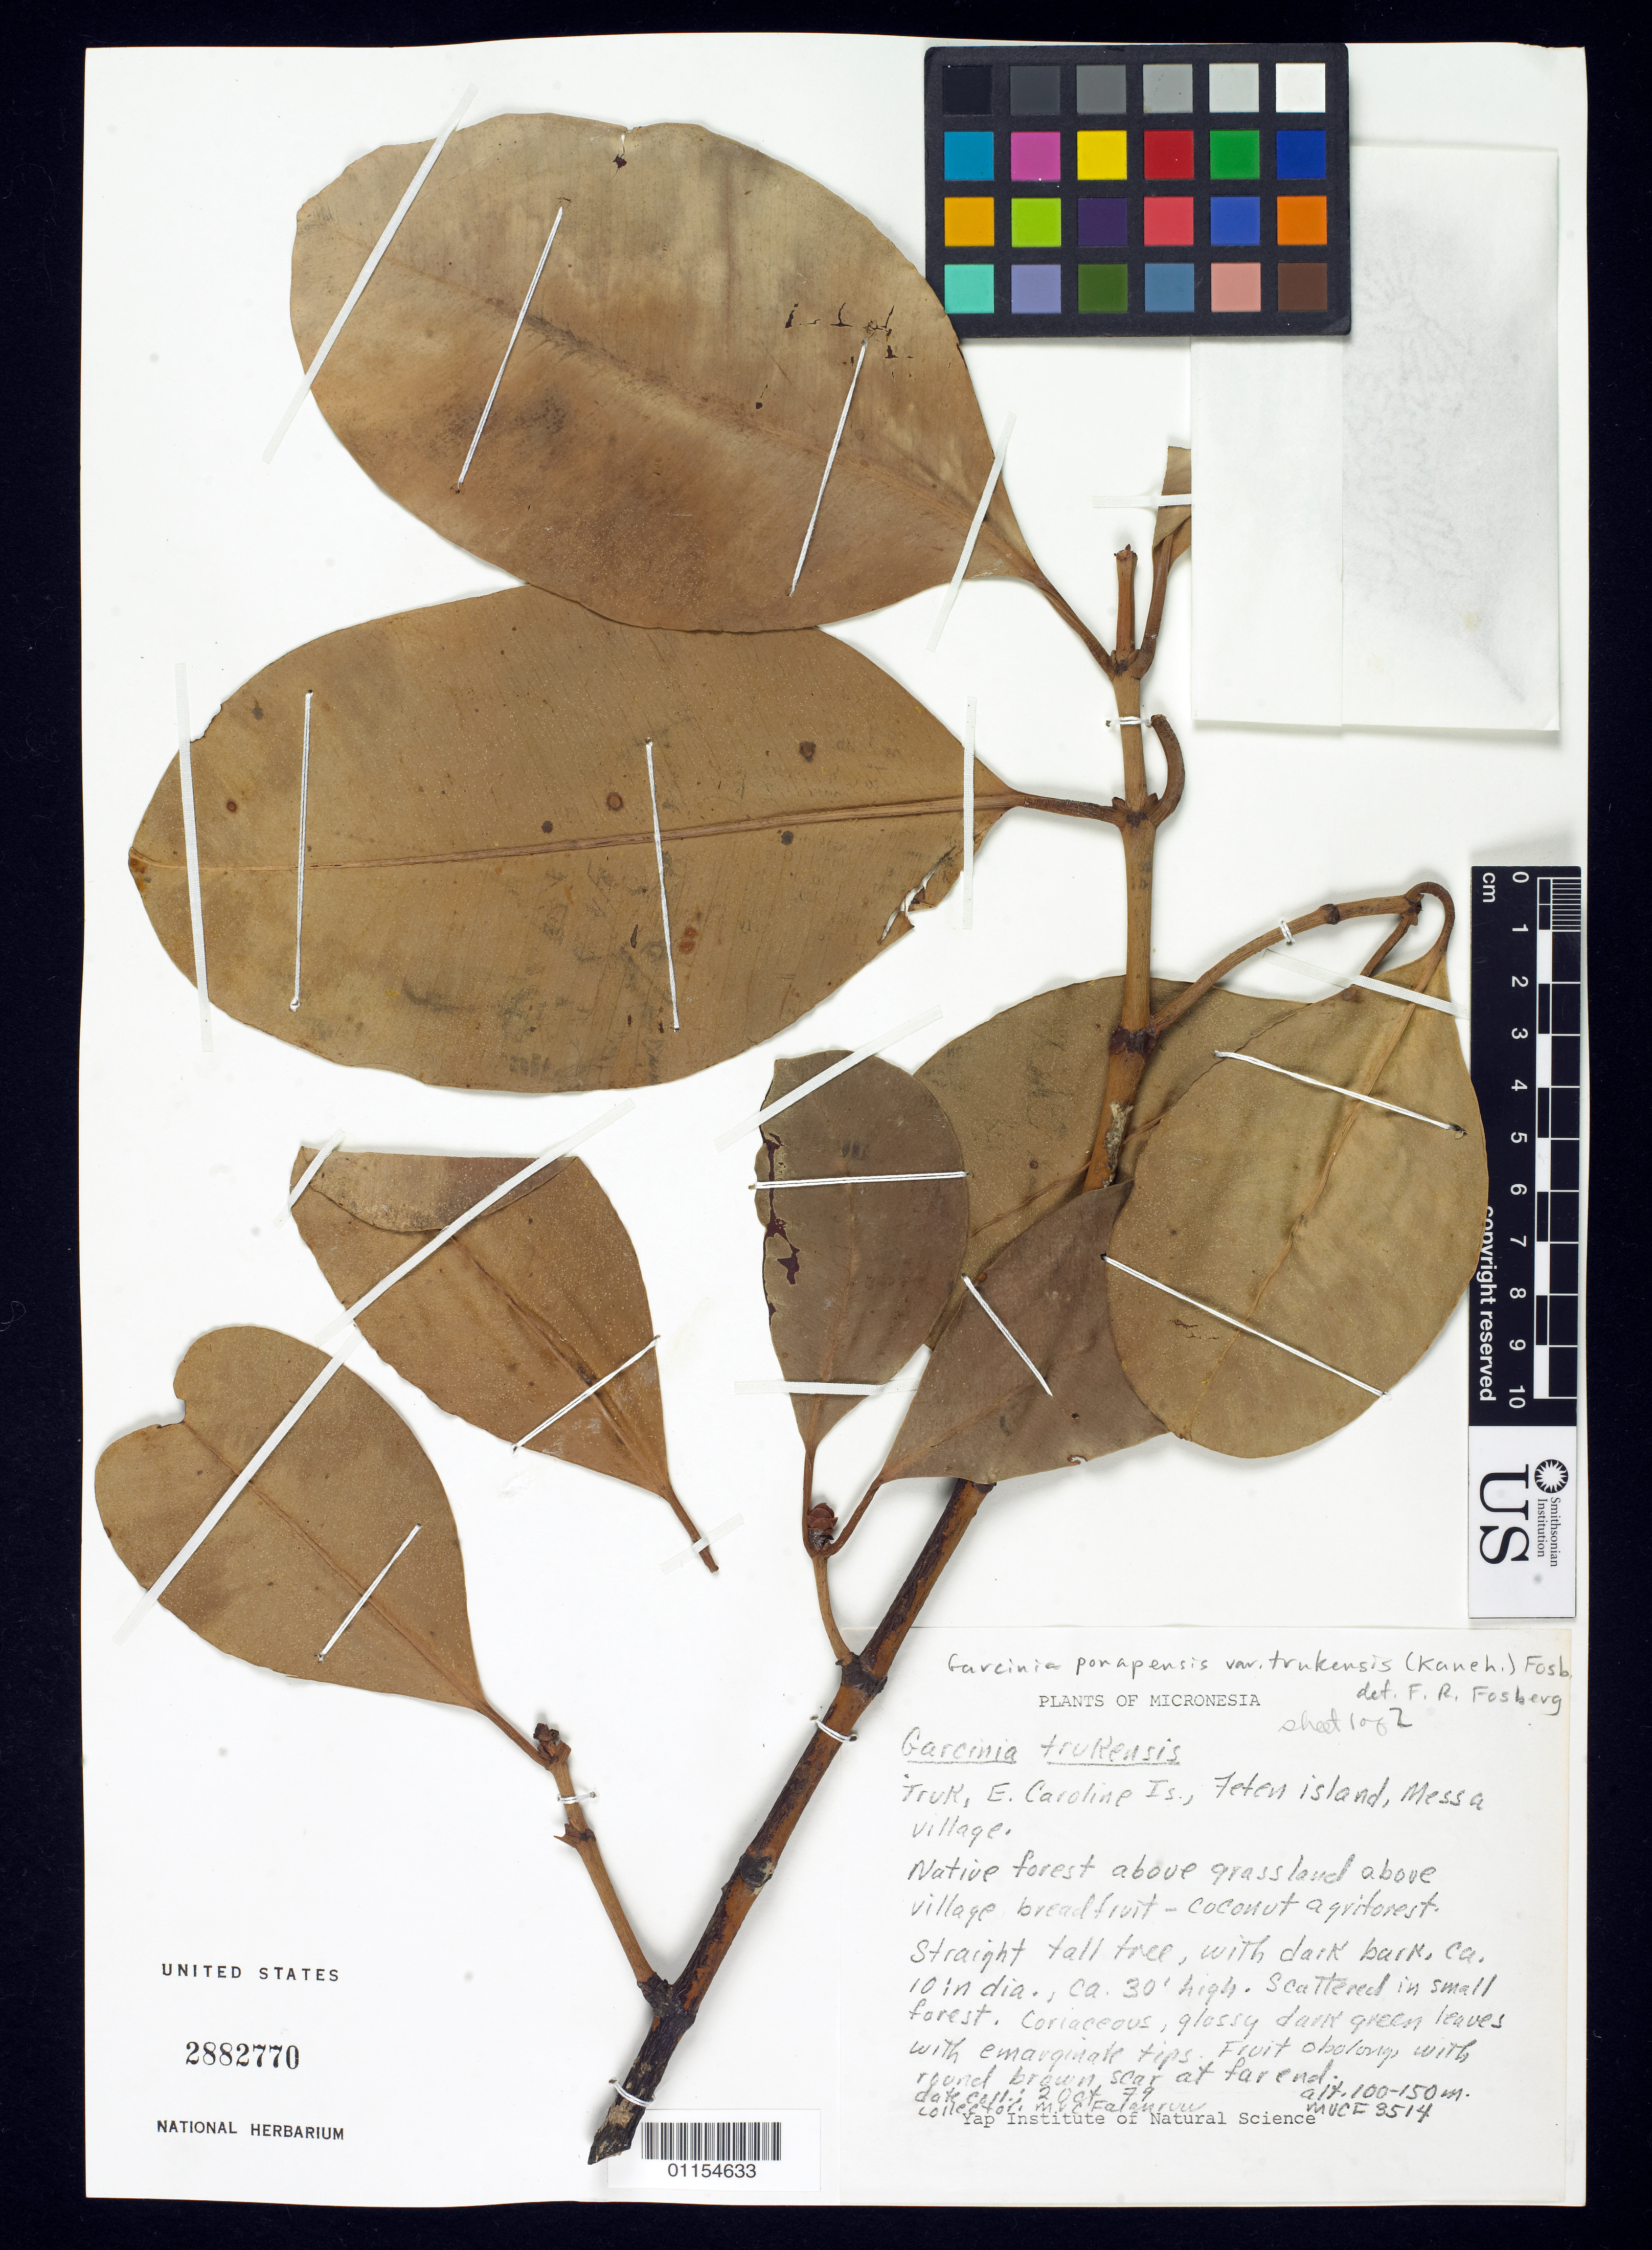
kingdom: Plantae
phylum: Tracheophyta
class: Magnoliopsida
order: Malpighiales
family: Clusiaceae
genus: Garcinia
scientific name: Garcinia ponapensis var. trukensis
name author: (Kaneh.) Fosberg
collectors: M. V. Falanruw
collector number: MVCF3514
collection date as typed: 02 Oct 1979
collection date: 1979-10-02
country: Micronesia, Federated States of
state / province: Truk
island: Fefan [Fefen]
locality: Fefen Island, Messa Village.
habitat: scattered in small coconut agriforest.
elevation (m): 100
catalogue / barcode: US 2882770